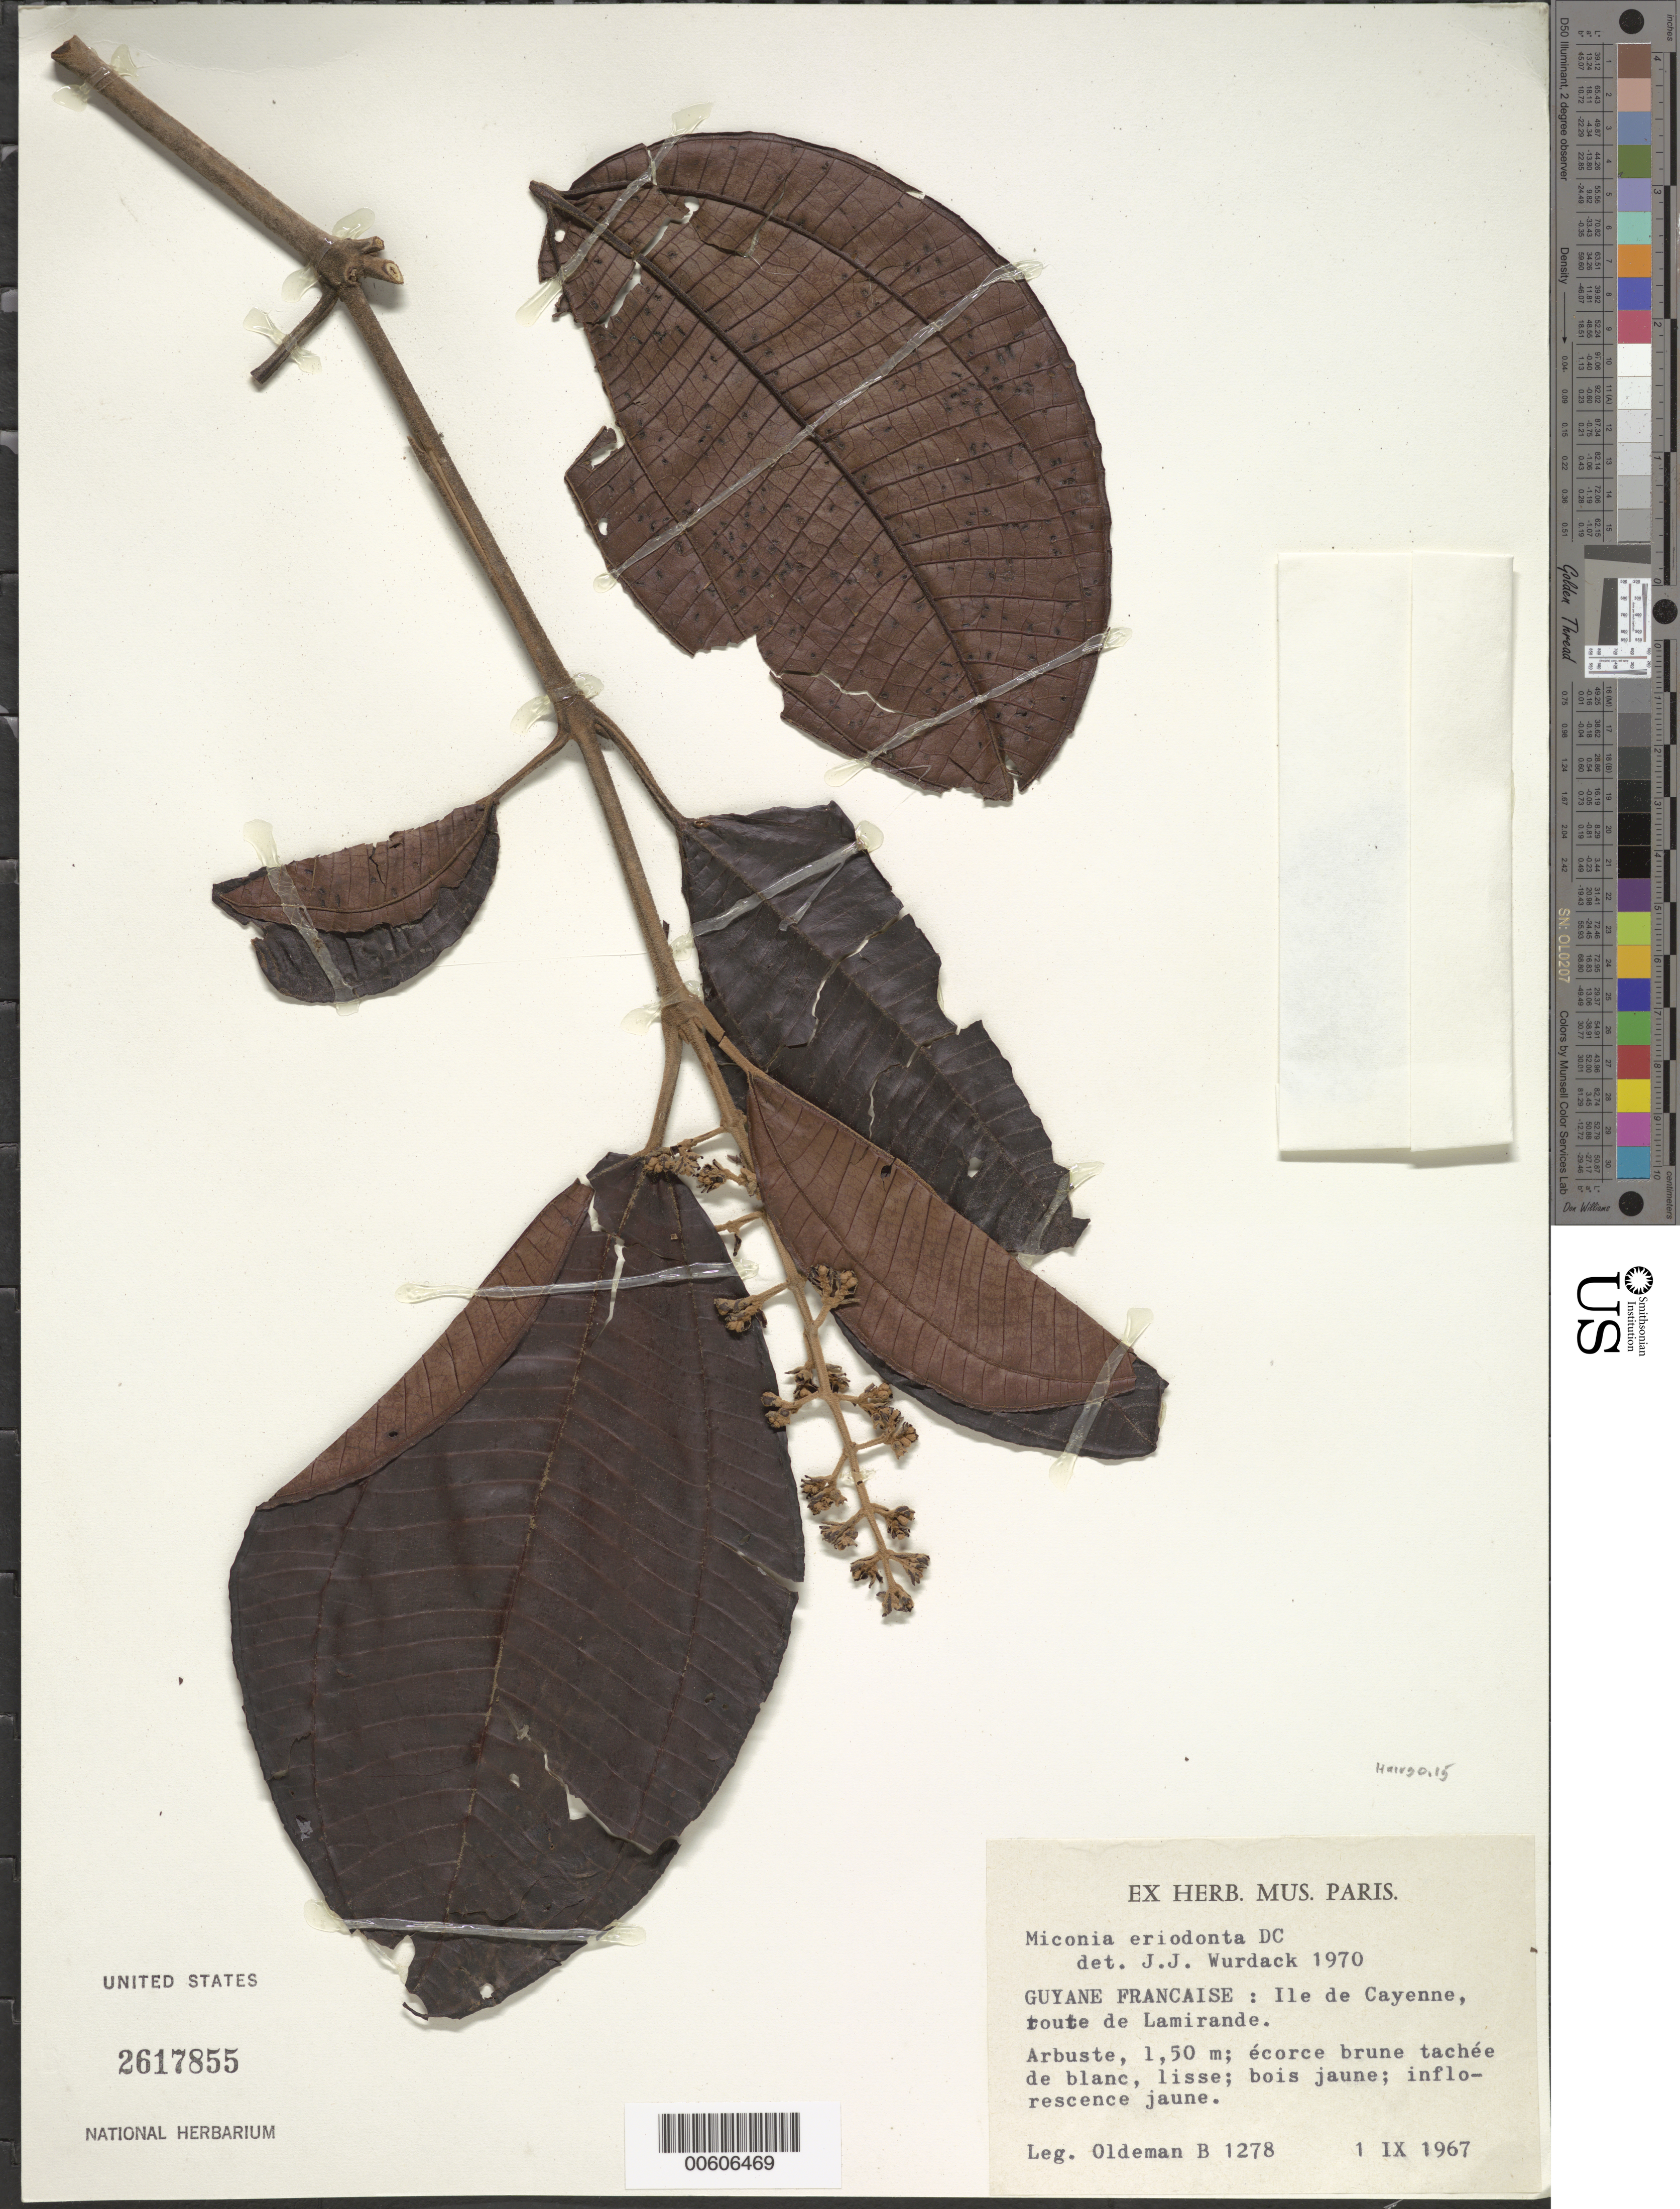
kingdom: Plantae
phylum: Tracheophyta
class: Magnoliopsida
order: Myrtales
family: Melastomataceae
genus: Miconia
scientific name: Miconia eriodonta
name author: DC.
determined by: Wurdack, John J., (US), US (UNITED STATES)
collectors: R. Oldeman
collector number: B 1278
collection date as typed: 1-Sep-67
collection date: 1967-09-01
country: French Guiana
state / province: Cayenne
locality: Ile de Cayenne, sur la route de La Mirande, Réserve de la Mirande - 1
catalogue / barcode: US 2617855